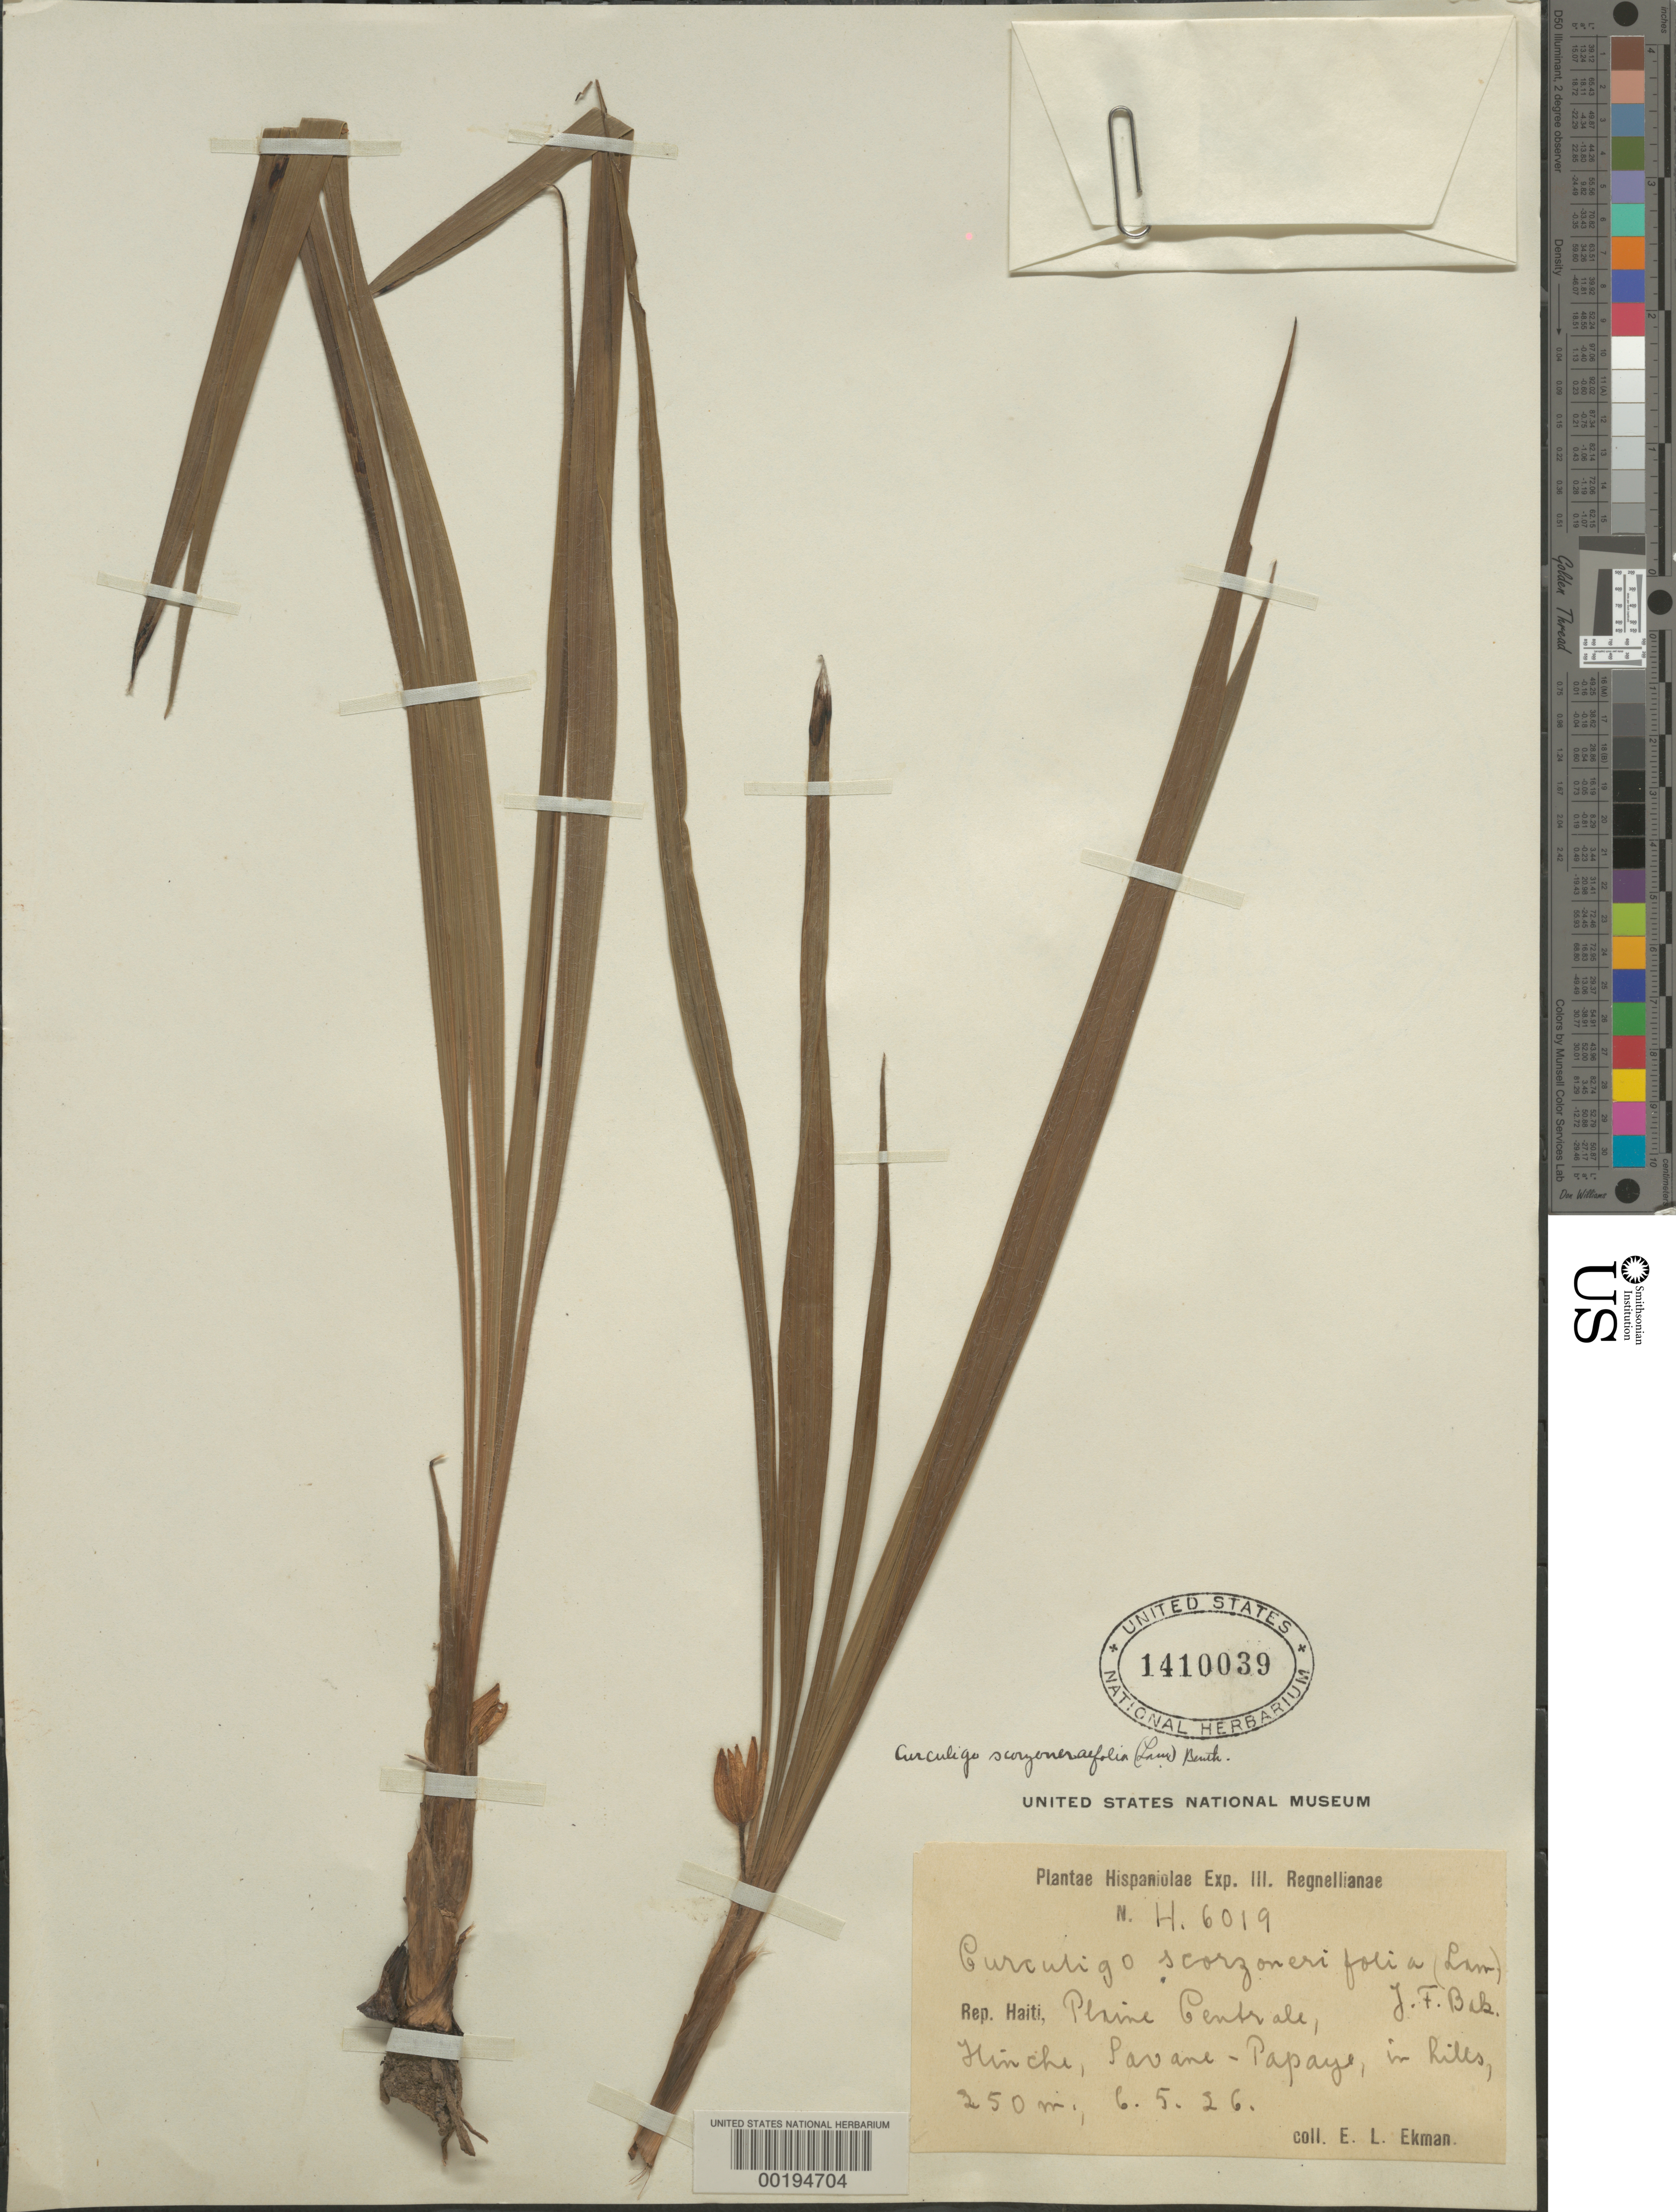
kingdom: Plantae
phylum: Tracheophyta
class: Liliopsida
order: Asparagales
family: Hypoxidaceae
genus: Curculigo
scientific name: Curculigo scorzonerifolia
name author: (Lam.) Baker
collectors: E. L. Ekman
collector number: H6019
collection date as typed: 06 May 1926 or 05 Jun 1926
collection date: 1926-05-06 or 1926-06-05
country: Haiti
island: Hispaniola Island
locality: Plaine centrale; hinche, pavane-papaye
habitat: In hills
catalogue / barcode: US 1410039